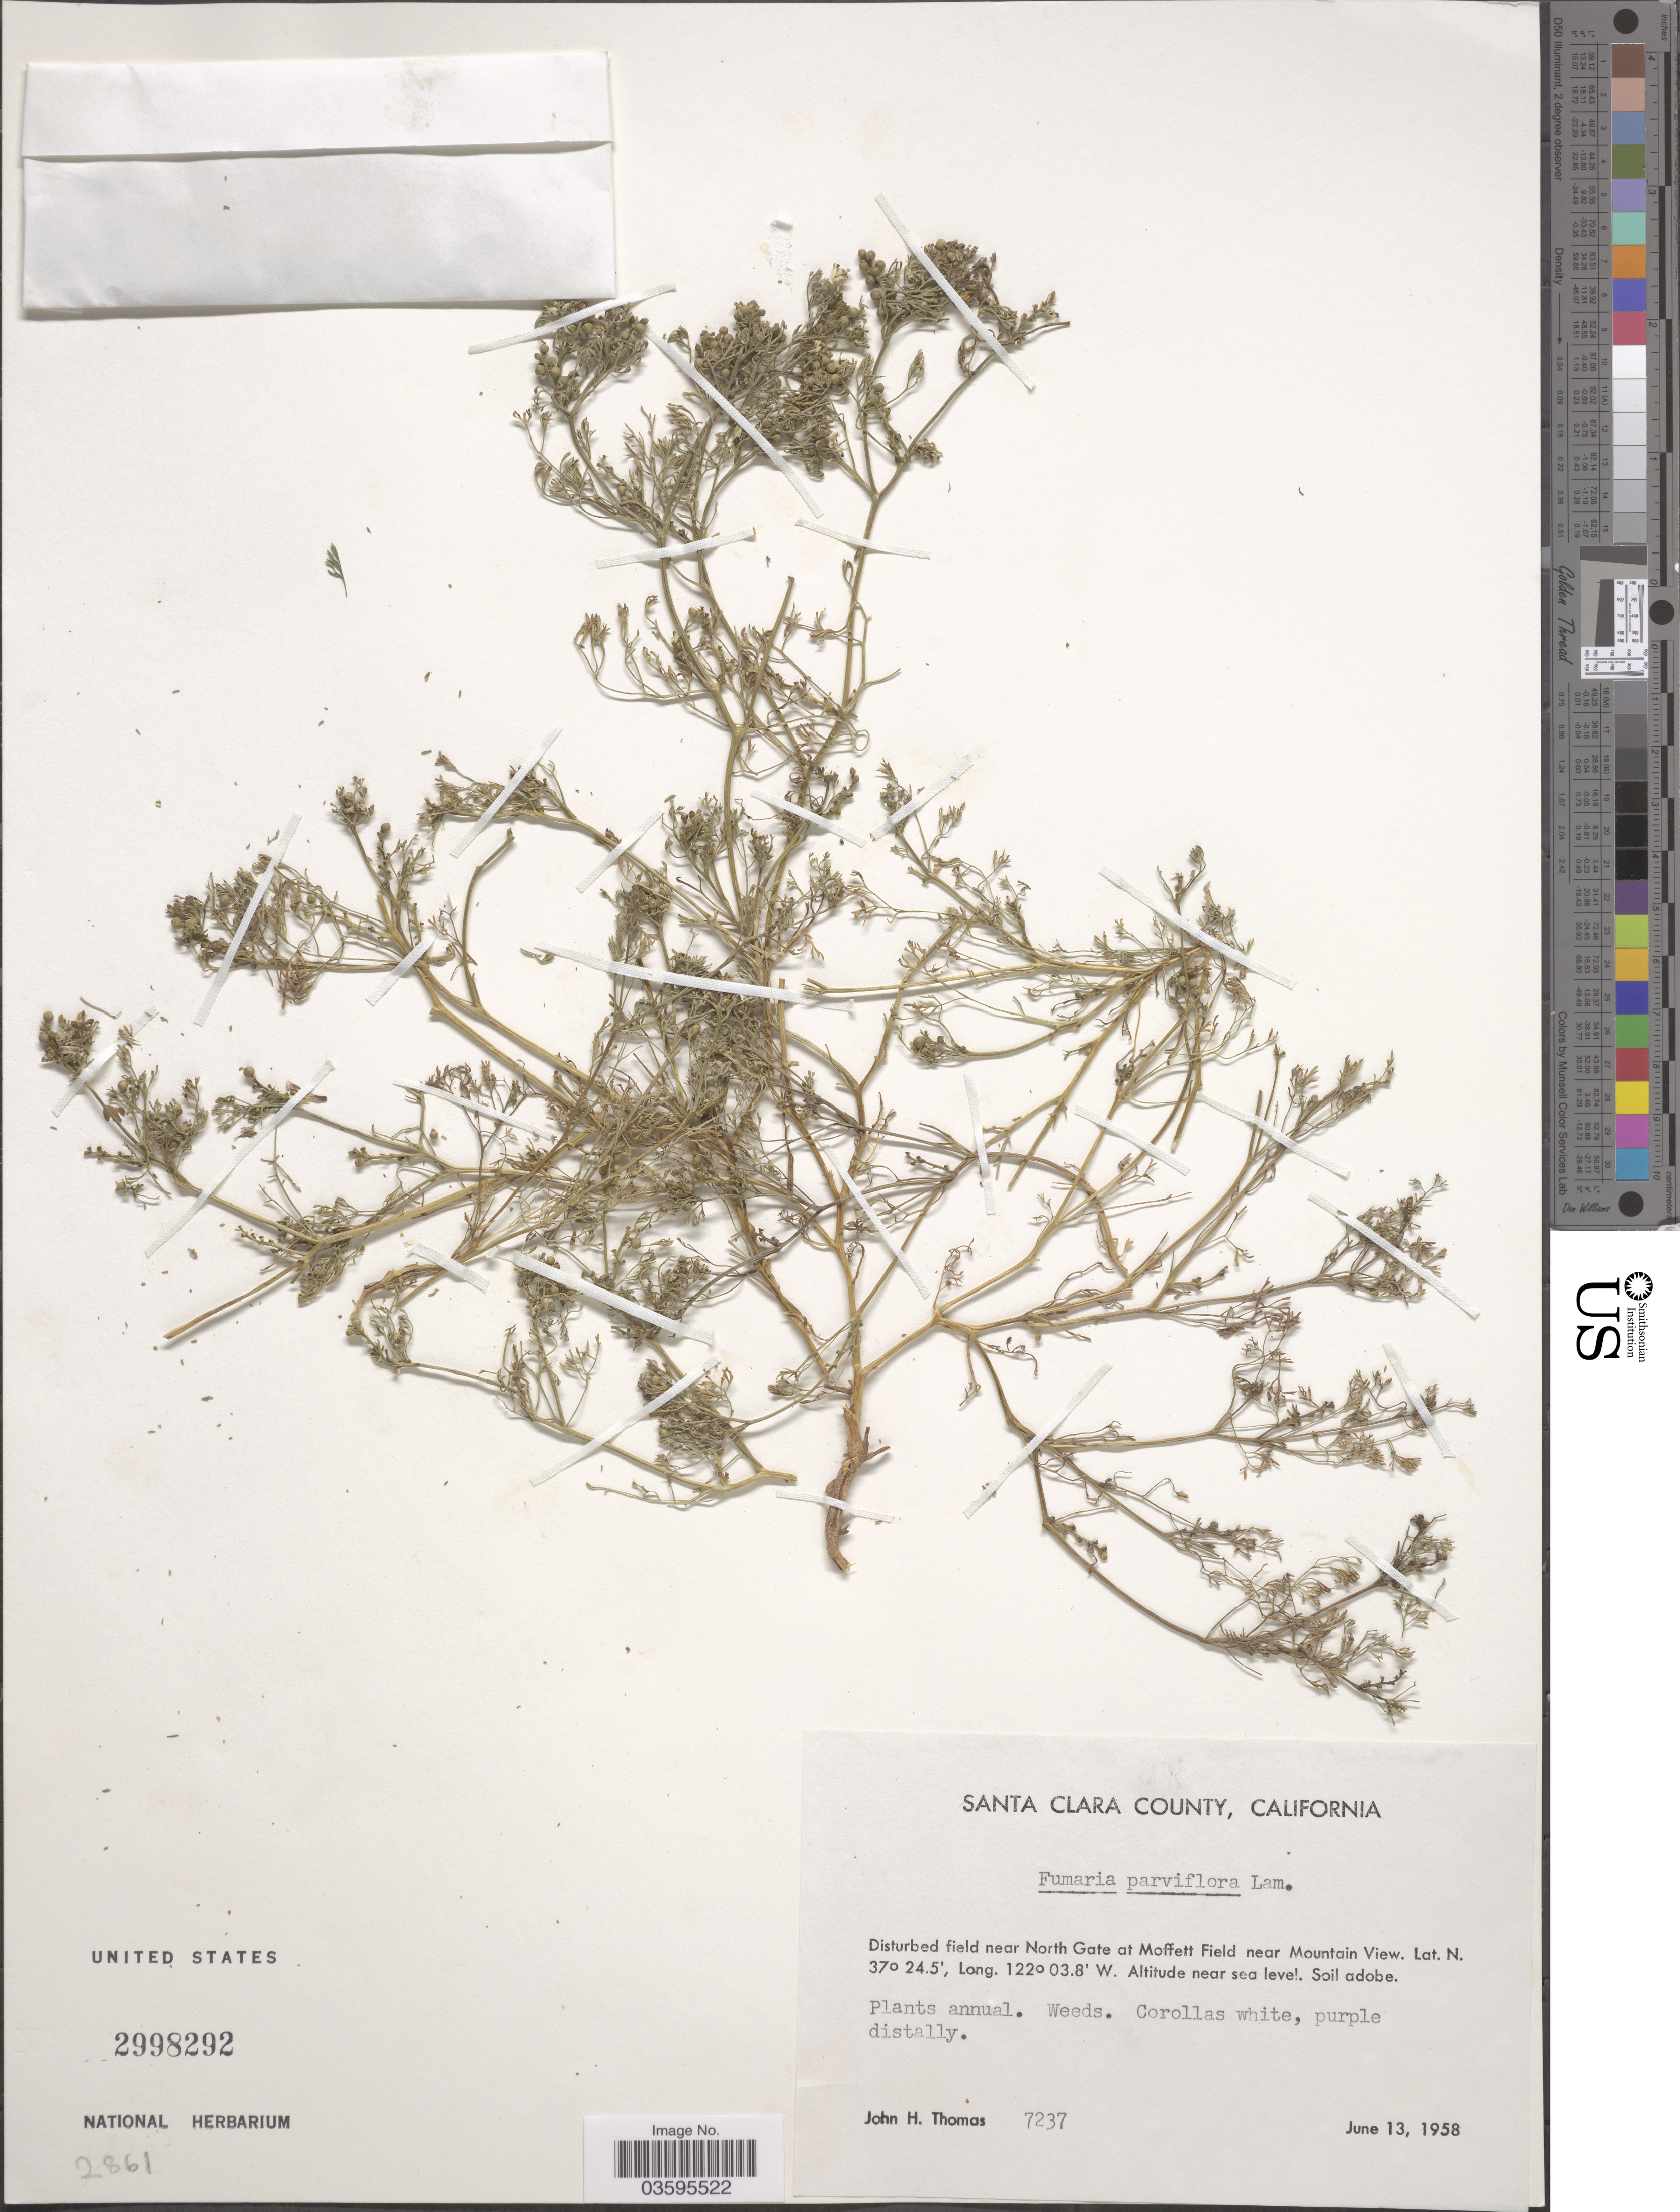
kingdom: Plantae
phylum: Tracheophyta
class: Magnoliopsida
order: Ranunculales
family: Papaveraceae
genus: Fumaria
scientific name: Fumaria parviflora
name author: Lam.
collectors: J. H. Thomas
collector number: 7237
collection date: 1958-06-13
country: United States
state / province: California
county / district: Santa Clara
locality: Santa Clara County. Near North Gate at Moffett Field near Mountain View.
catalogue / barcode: US 2998292